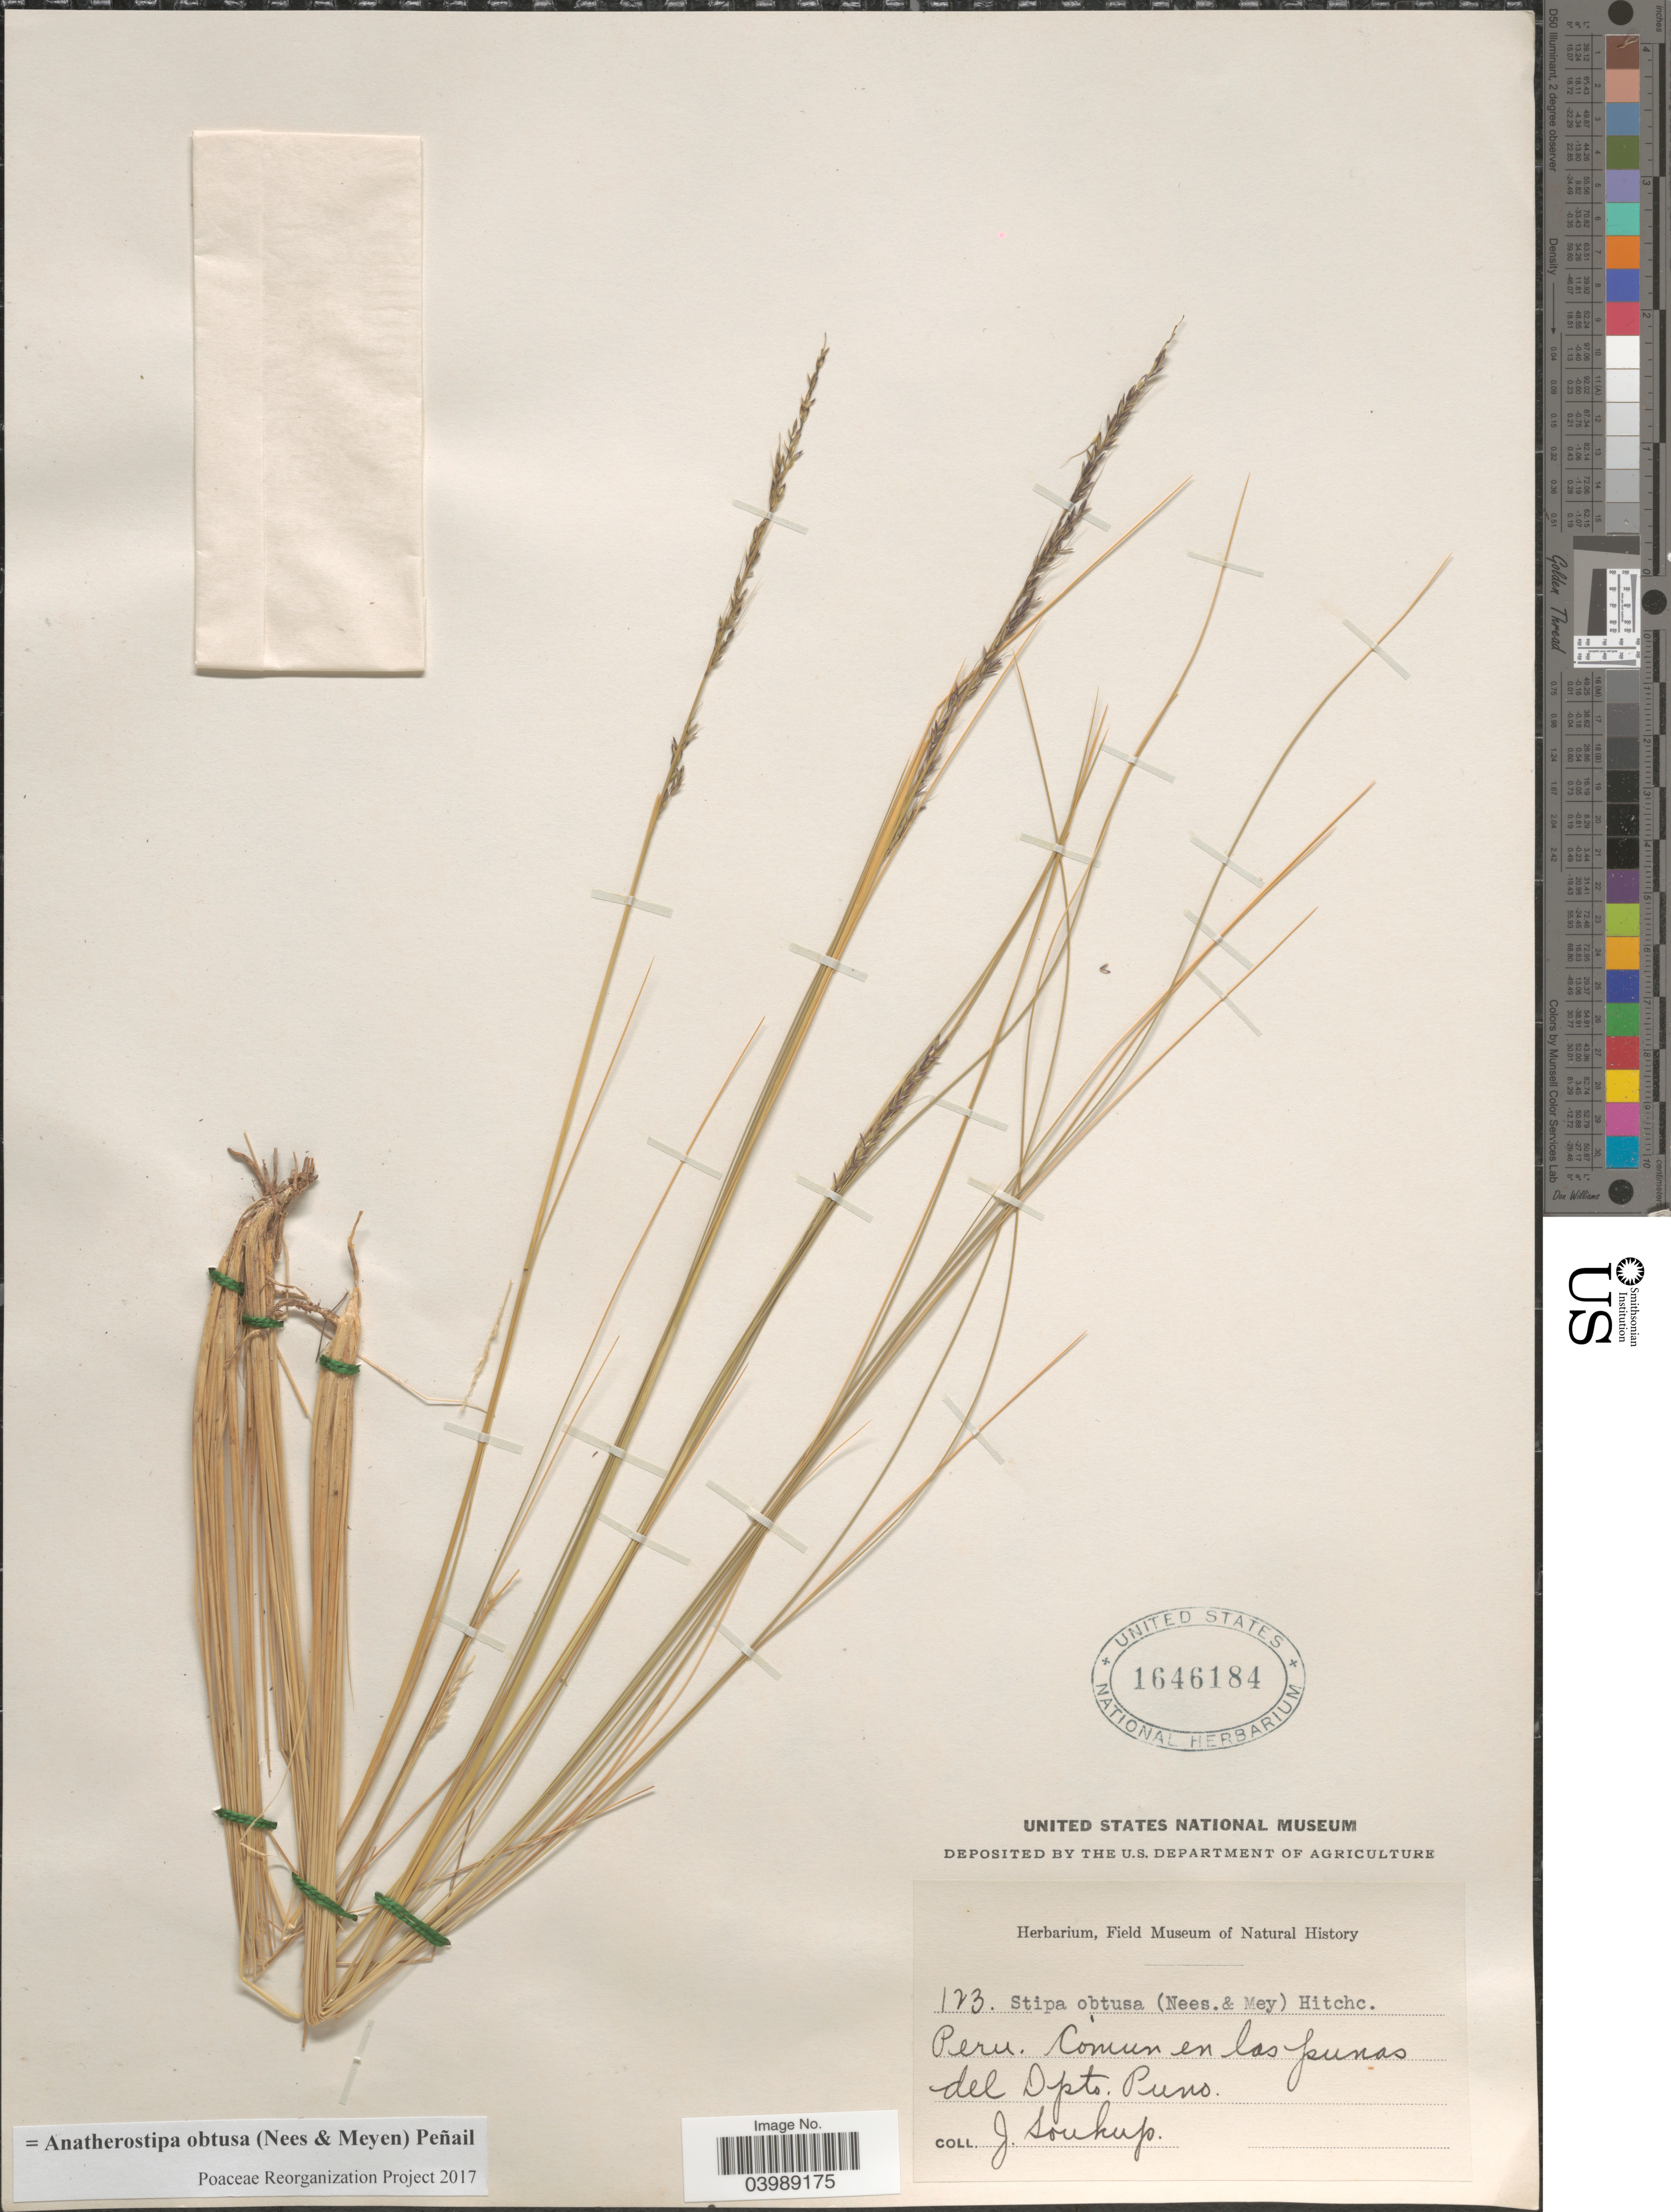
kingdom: Plantae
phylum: Tracheophyta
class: Liliopsida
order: Poales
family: Poaceae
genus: Anatherostipa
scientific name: Anatherostipa obtusa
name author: (Nees & Meyen) Peñailillo B.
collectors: J. Soukup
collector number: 123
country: Peru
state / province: Puno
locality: Comun en las punas del Dpto. Puno.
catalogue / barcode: US 1646184